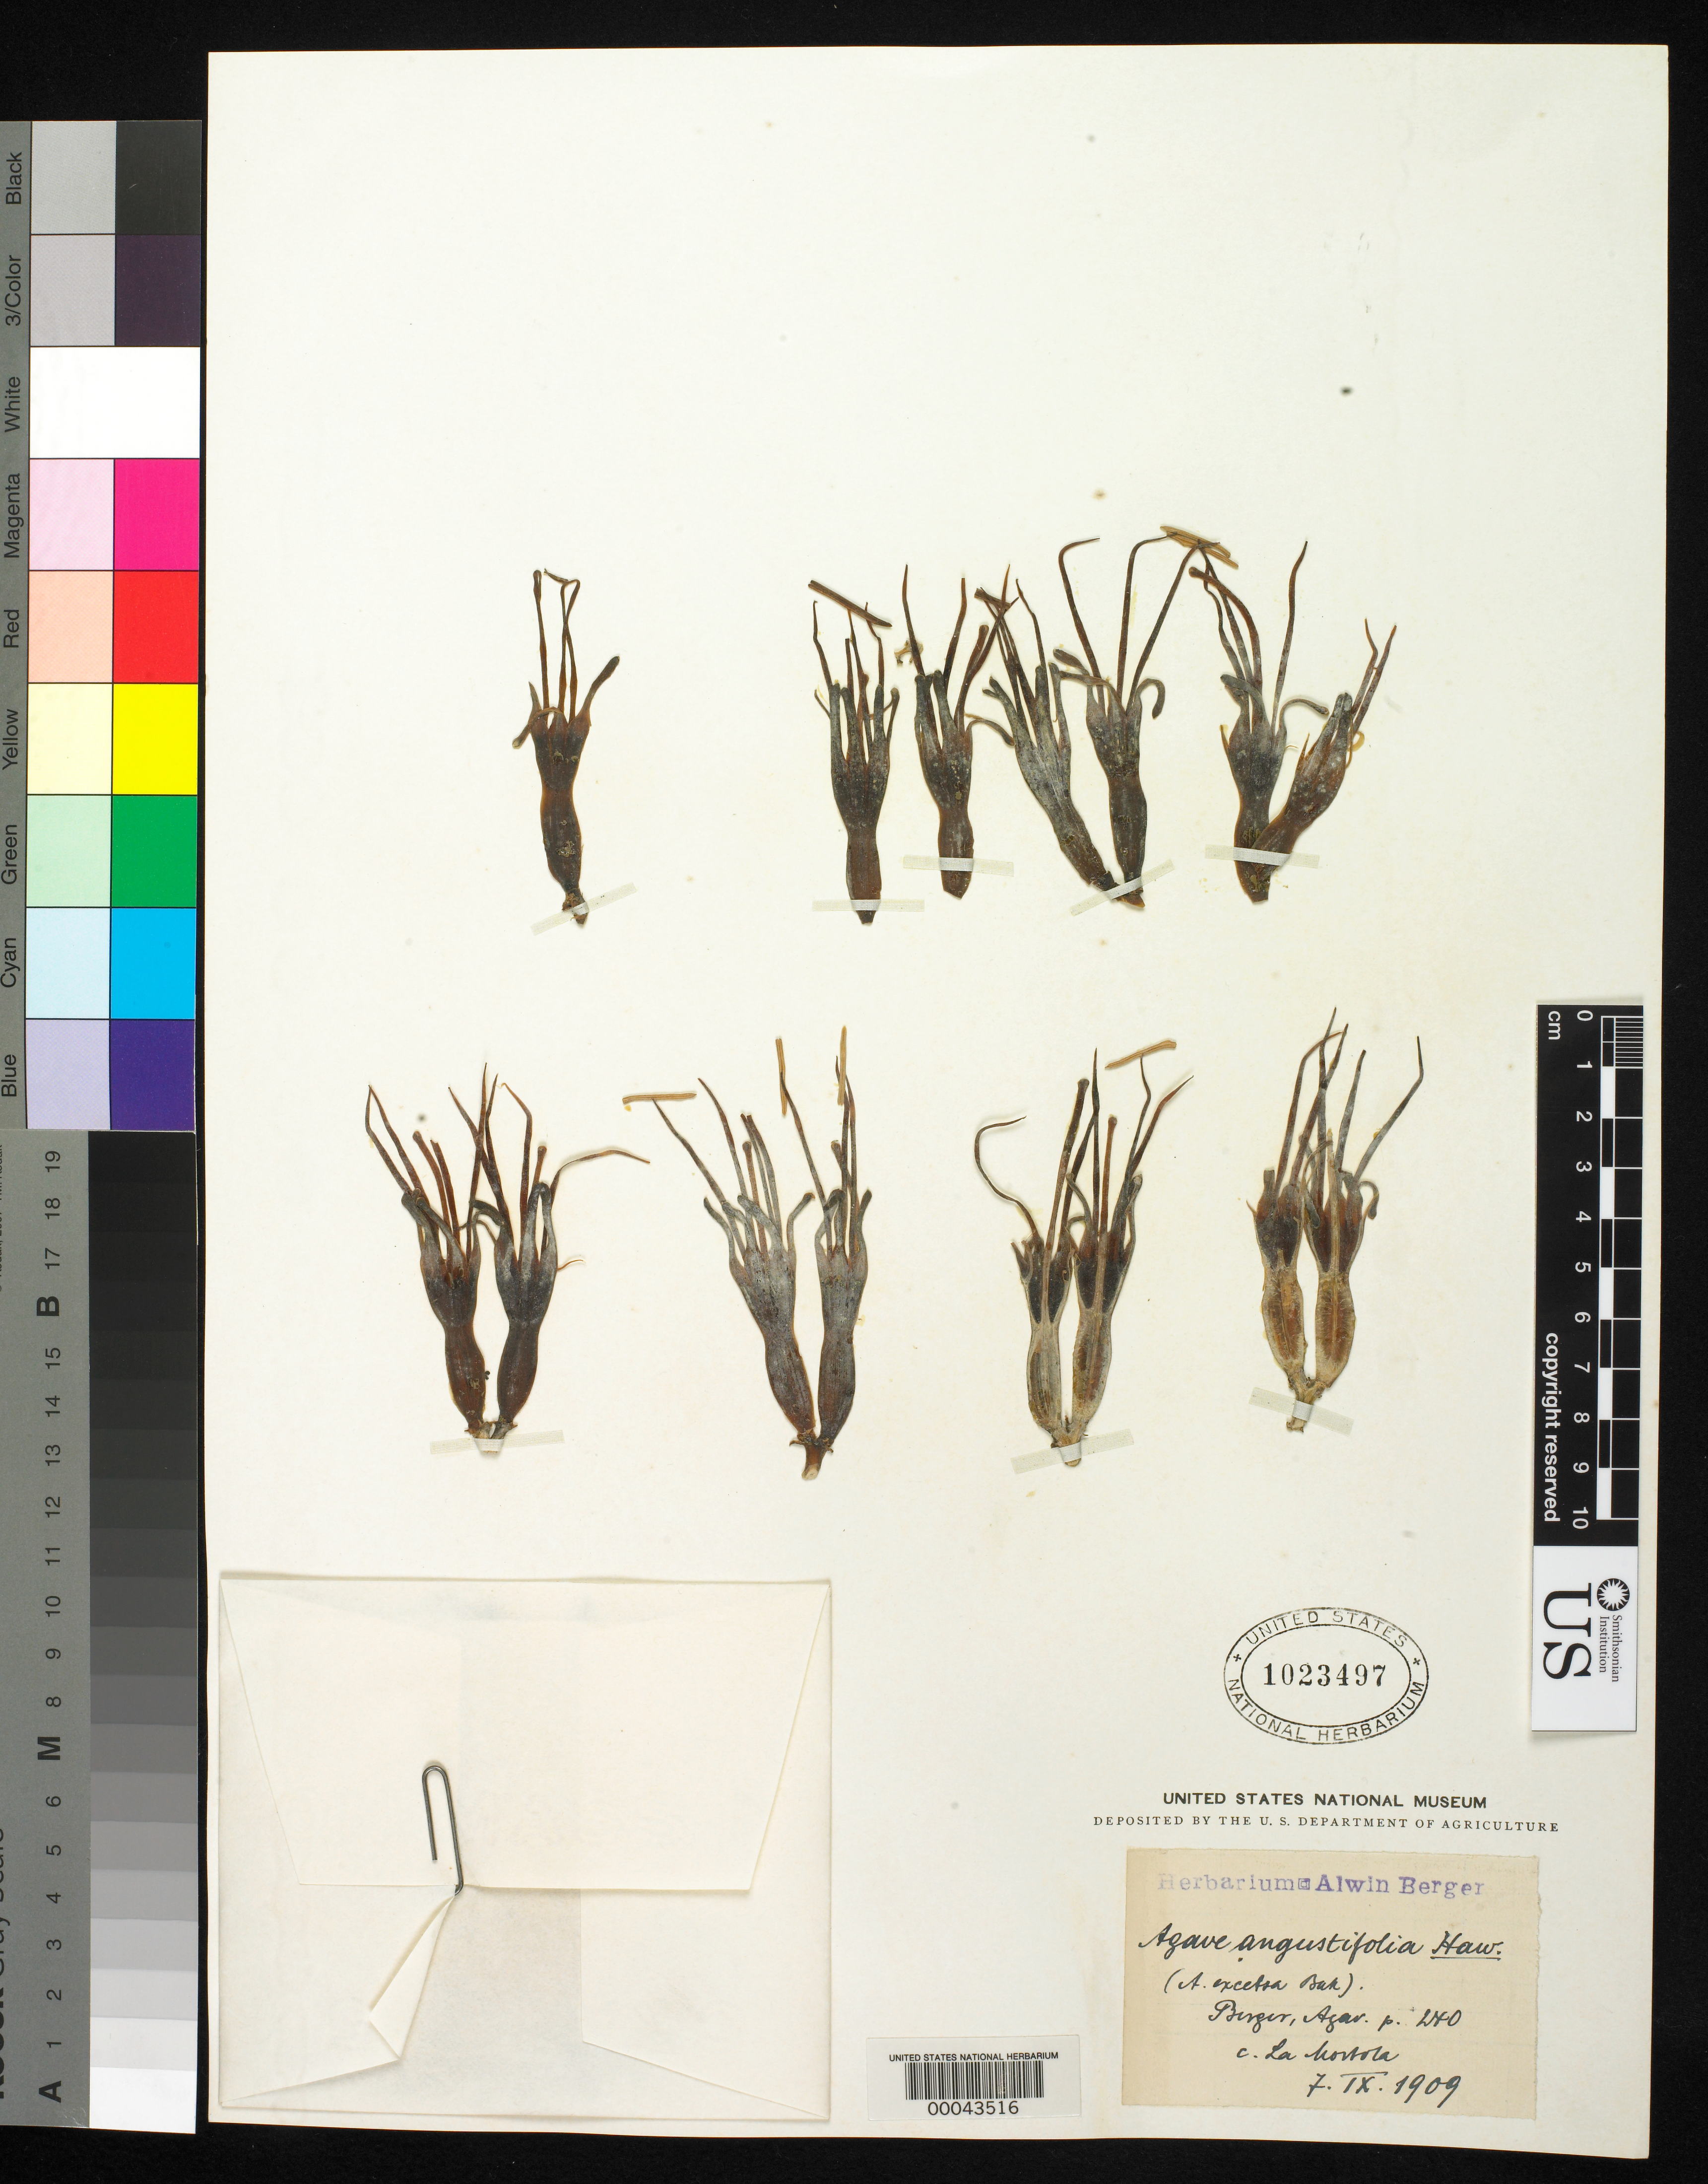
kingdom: Plantae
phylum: Tracheophyta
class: Liliopsida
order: Asparagales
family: Asparagaceae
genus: Agave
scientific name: Agave angustifolia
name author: Haw.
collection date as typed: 07 Sep 1909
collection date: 1909-09-07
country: Mexico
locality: E of Monserrat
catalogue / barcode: US 1023497